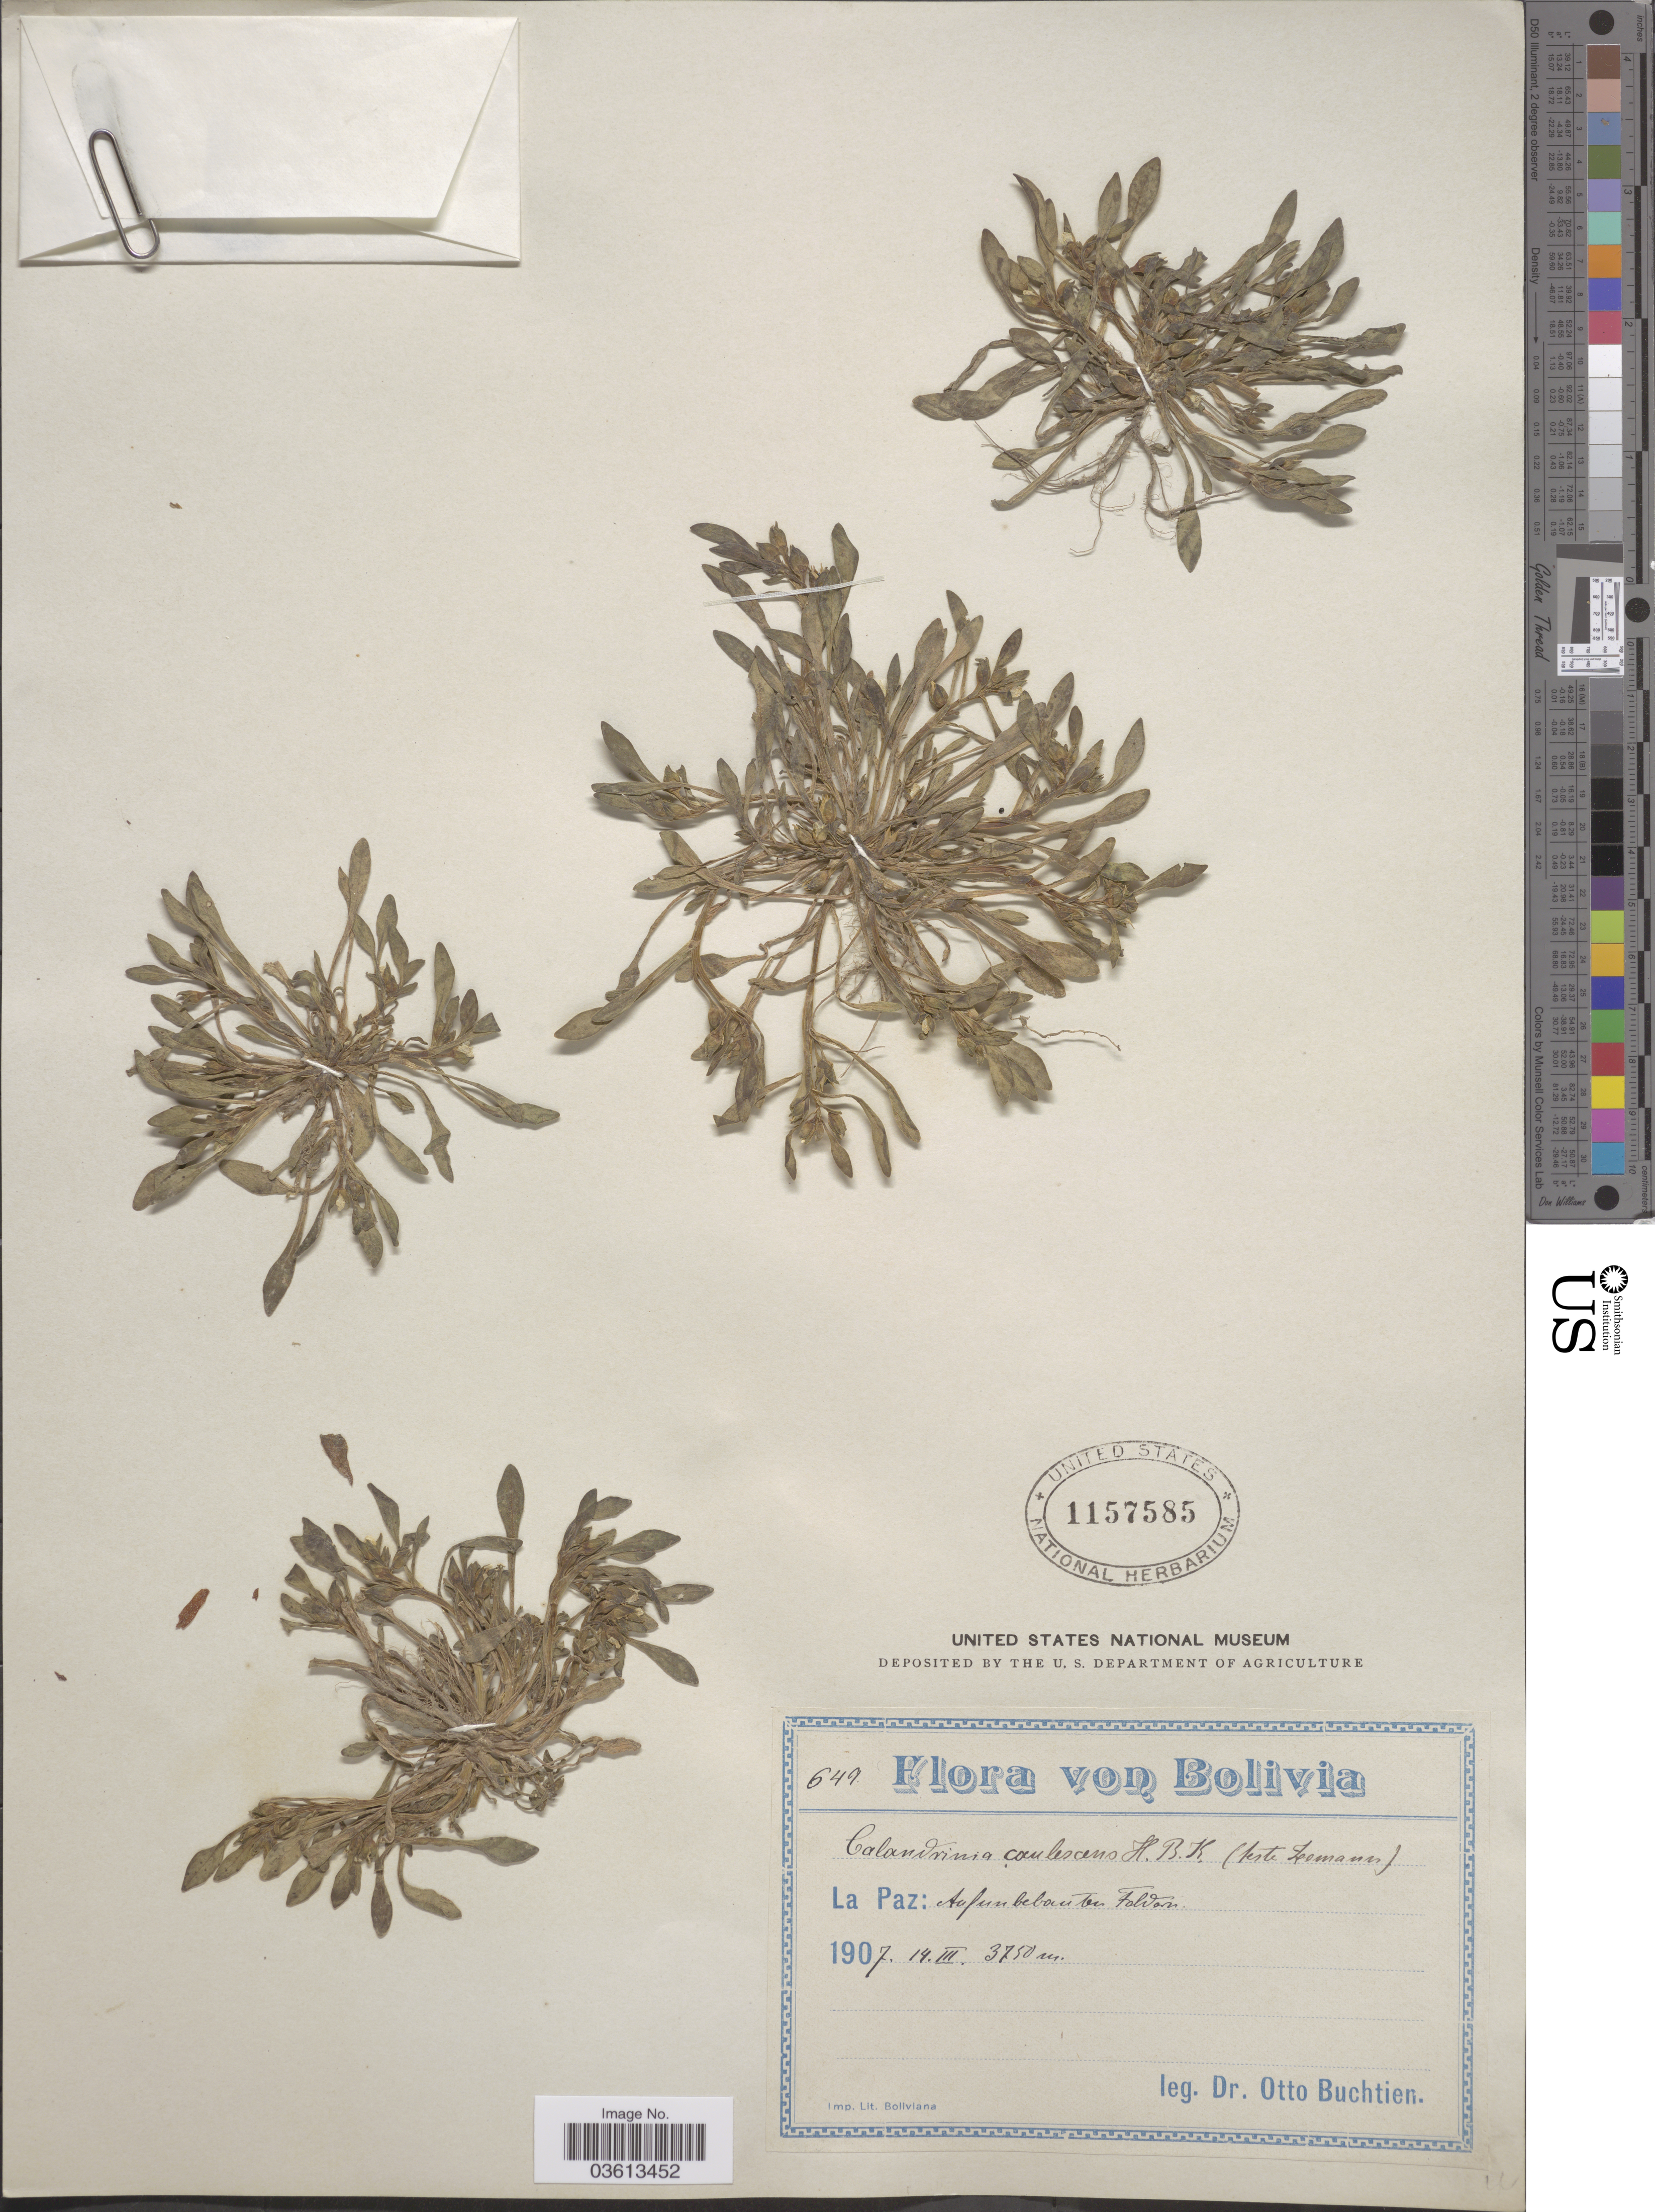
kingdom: Plantae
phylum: Tracheophyta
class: Magnoliopsida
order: Caryophyllales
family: Montiaceae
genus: Calandrinia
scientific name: Calandrinia ciliata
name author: (Ruiz & Pav.) DC.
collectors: O. Buchtien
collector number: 649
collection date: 1907-03-14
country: Bolivia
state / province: La Paz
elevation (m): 3750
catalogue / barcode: US 1157585